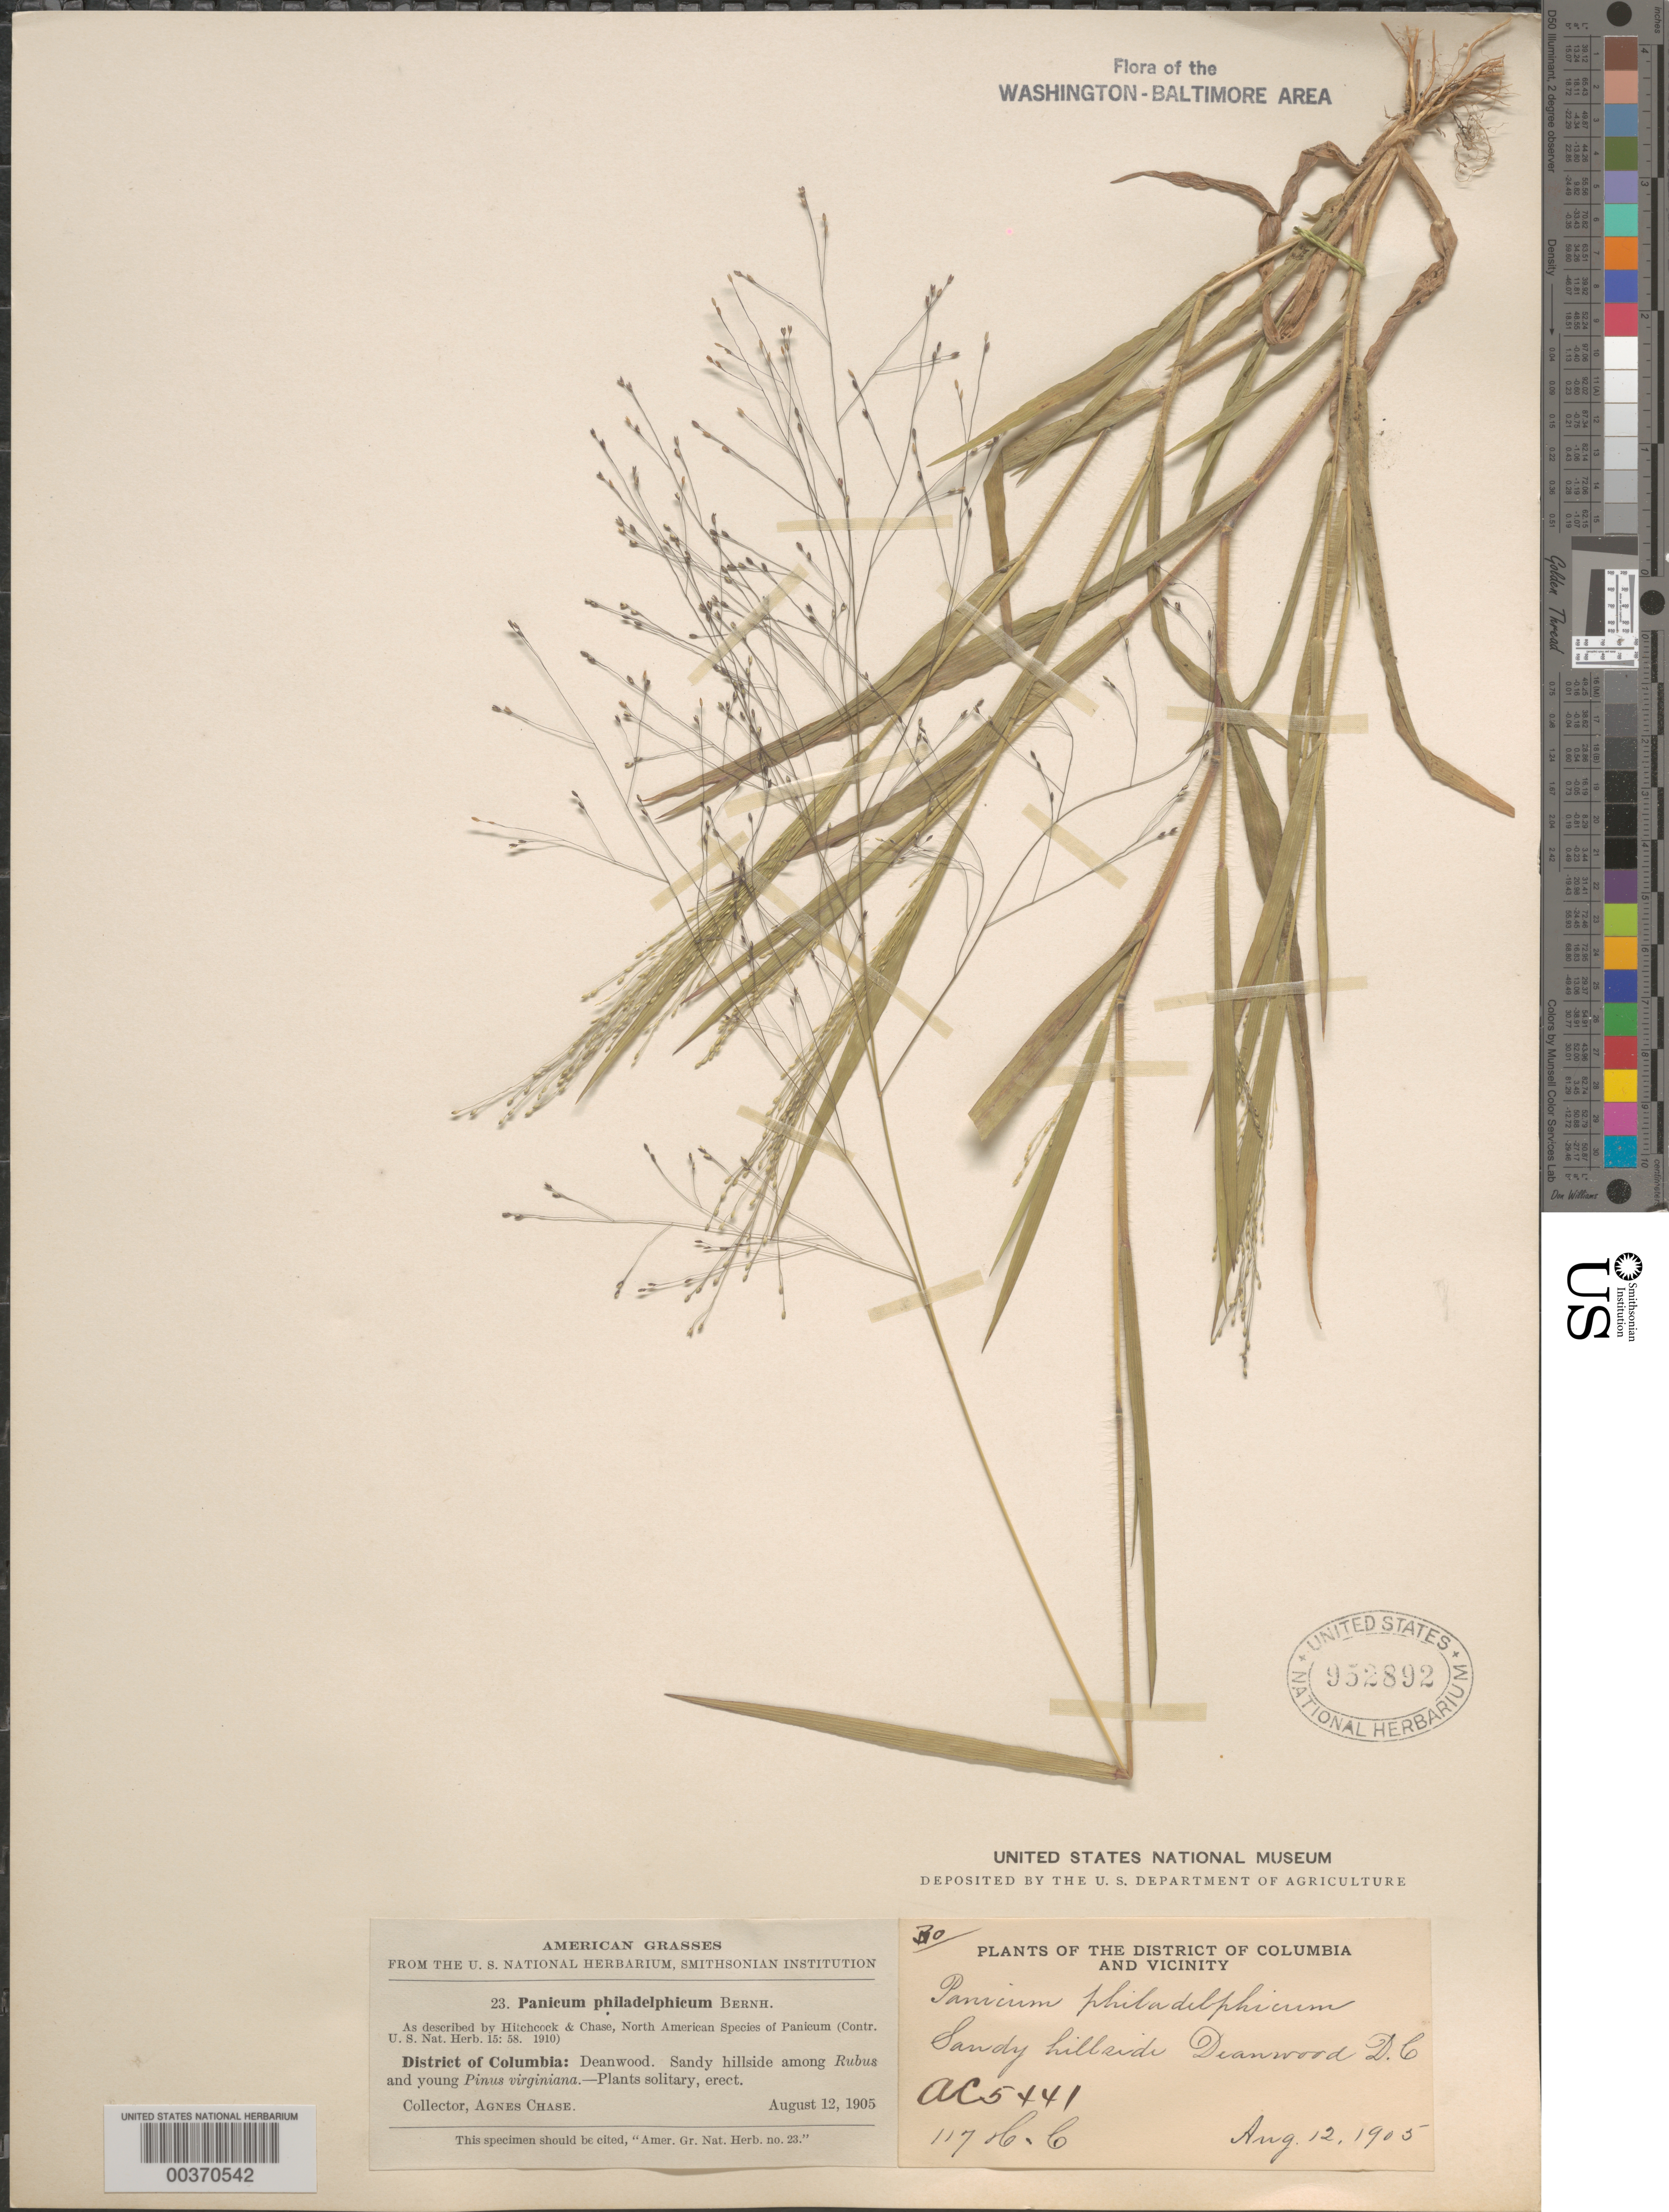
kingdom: Plantae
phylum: Tracheophyta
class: Liliopsida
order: Poales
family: Poaceae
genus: Panicum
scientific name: Panicum philadelphicum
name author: Bernh. ex Trin.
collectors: A. Chase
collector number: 5441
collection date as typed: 12 Aug 1905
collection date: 1905-08-12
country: United States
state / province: District of Columbia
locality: Deanwood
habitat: Sandy hillside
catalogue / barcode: US 952892